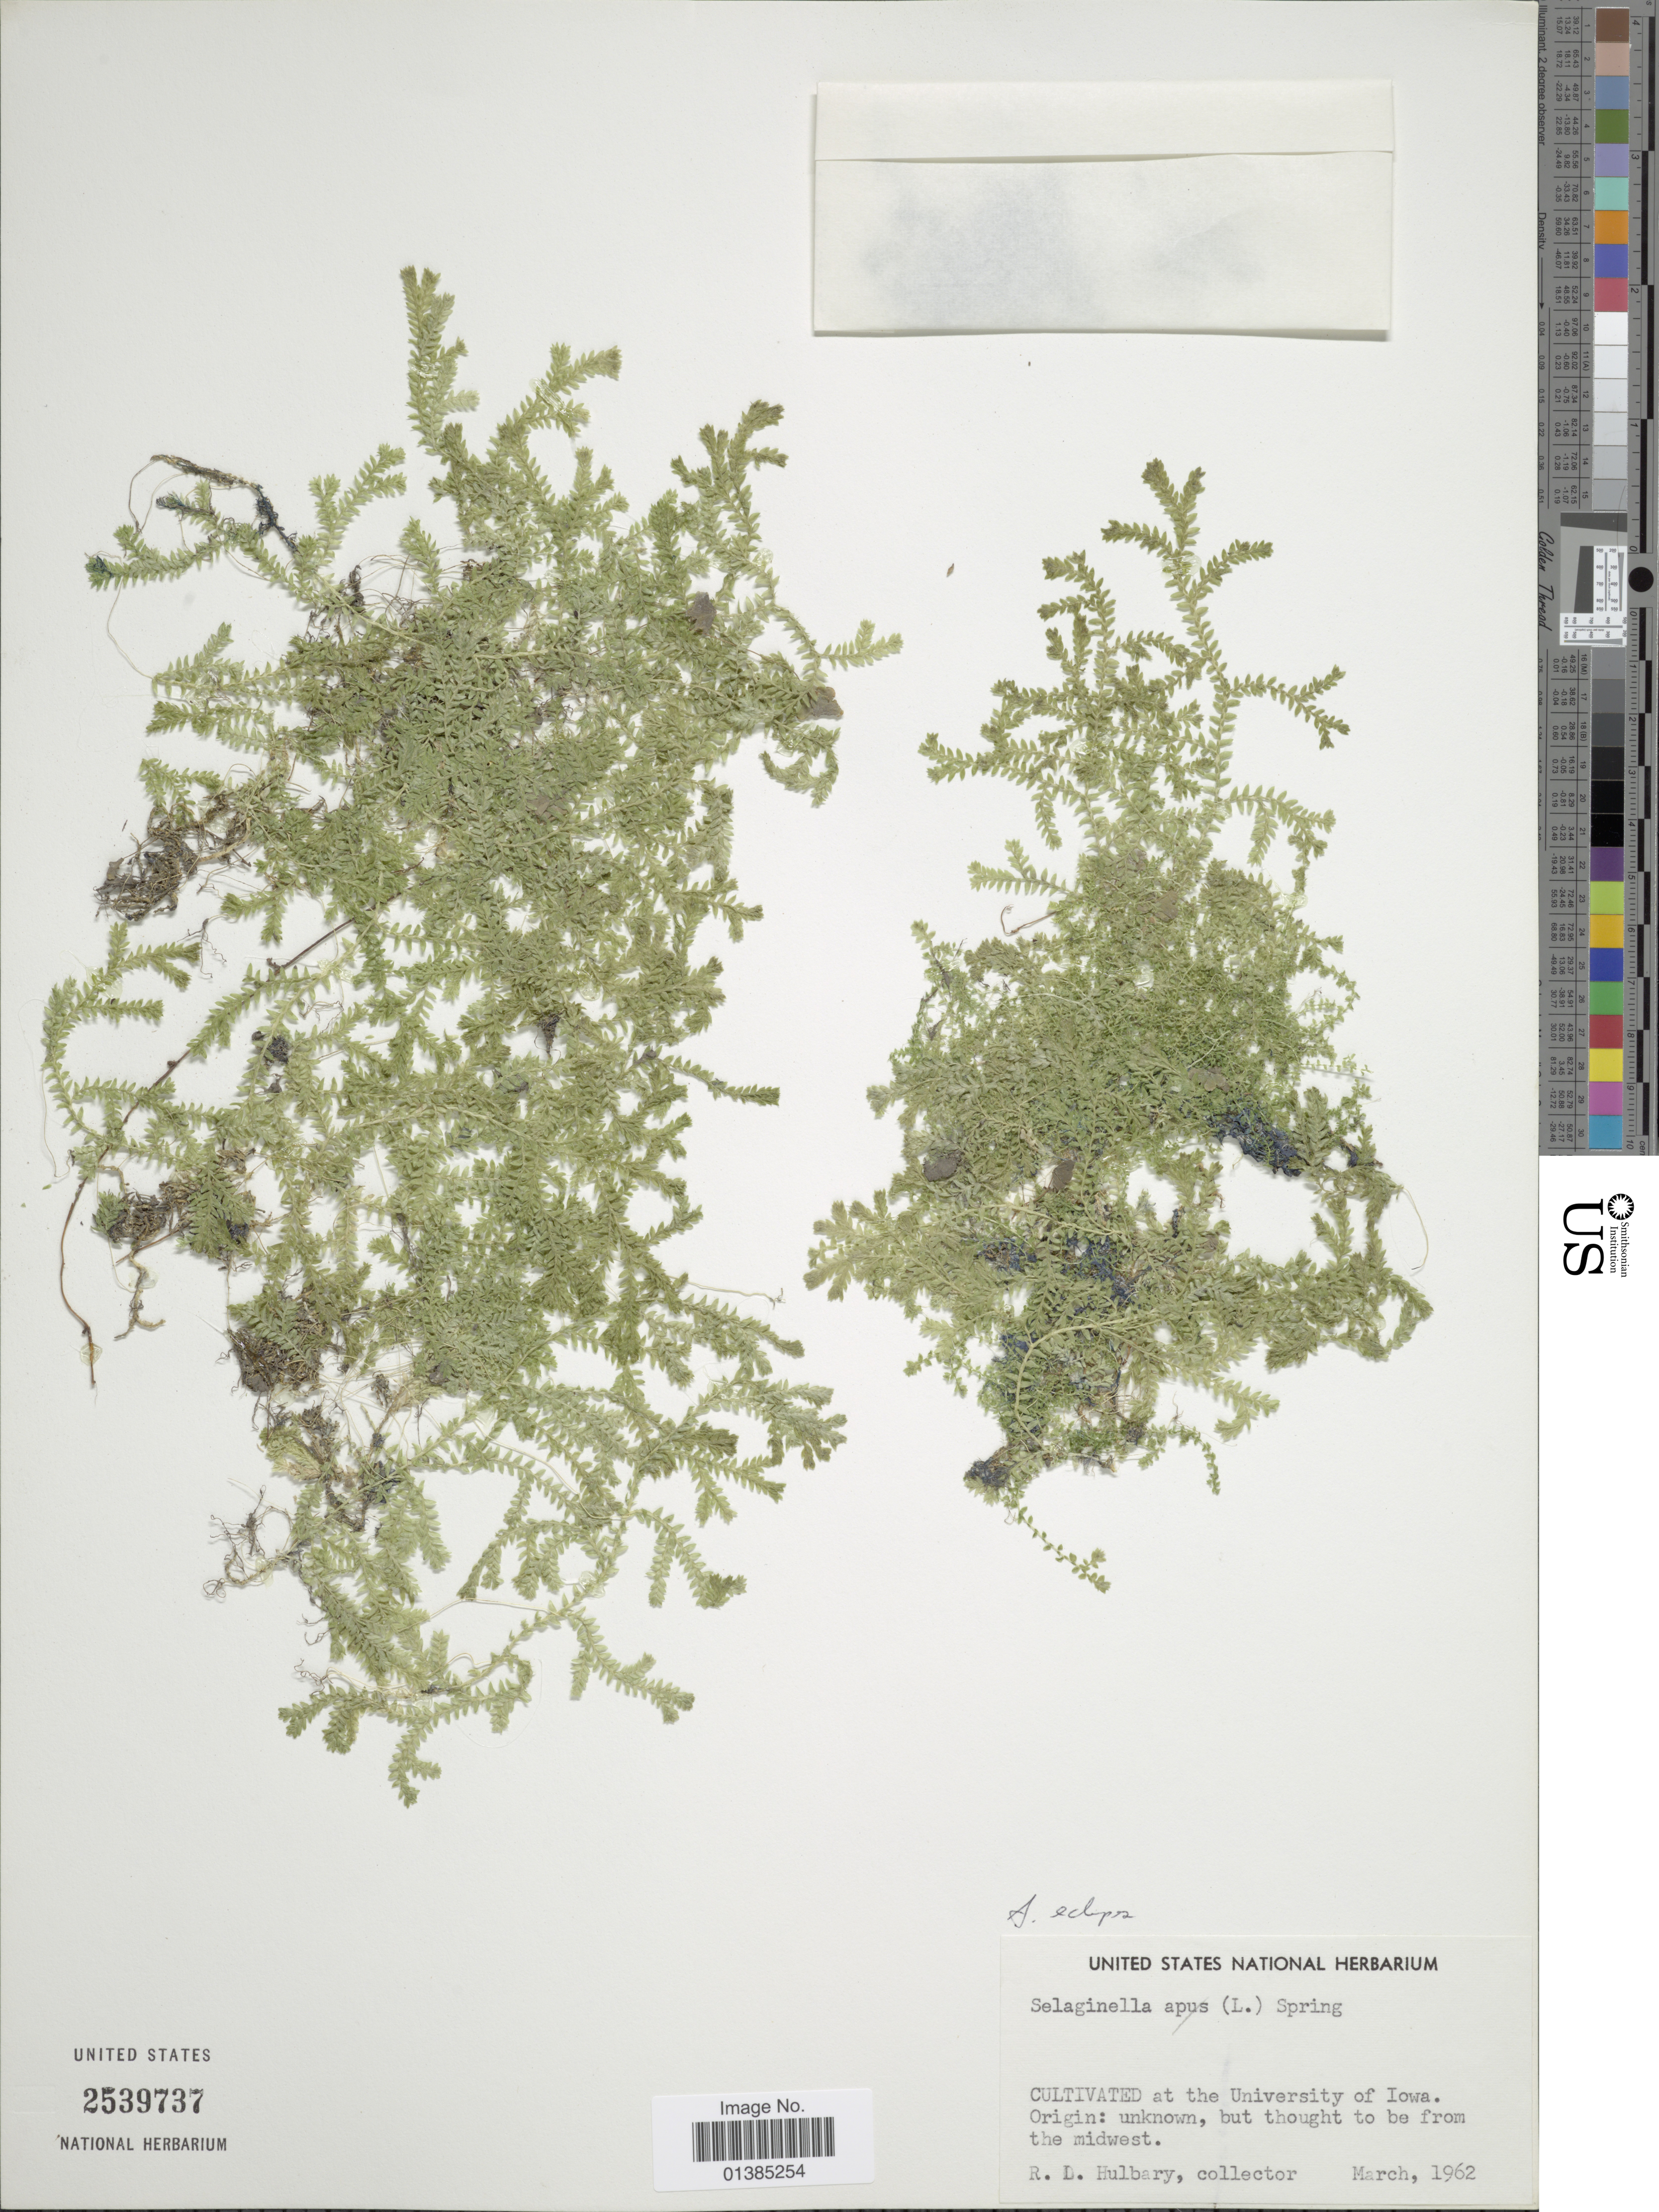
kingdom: Plantae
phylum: Tracheophyta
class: Lycopodiopsida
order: Selaginellales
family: Selaginellaceae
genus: Selaginella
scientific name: Selaginella eclipes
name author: W.R. Buck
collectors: R. Hulbary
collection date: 1962-03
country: United States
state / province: Iowa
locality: Cultivated at the University of Iowa.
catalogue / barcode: US 2539737